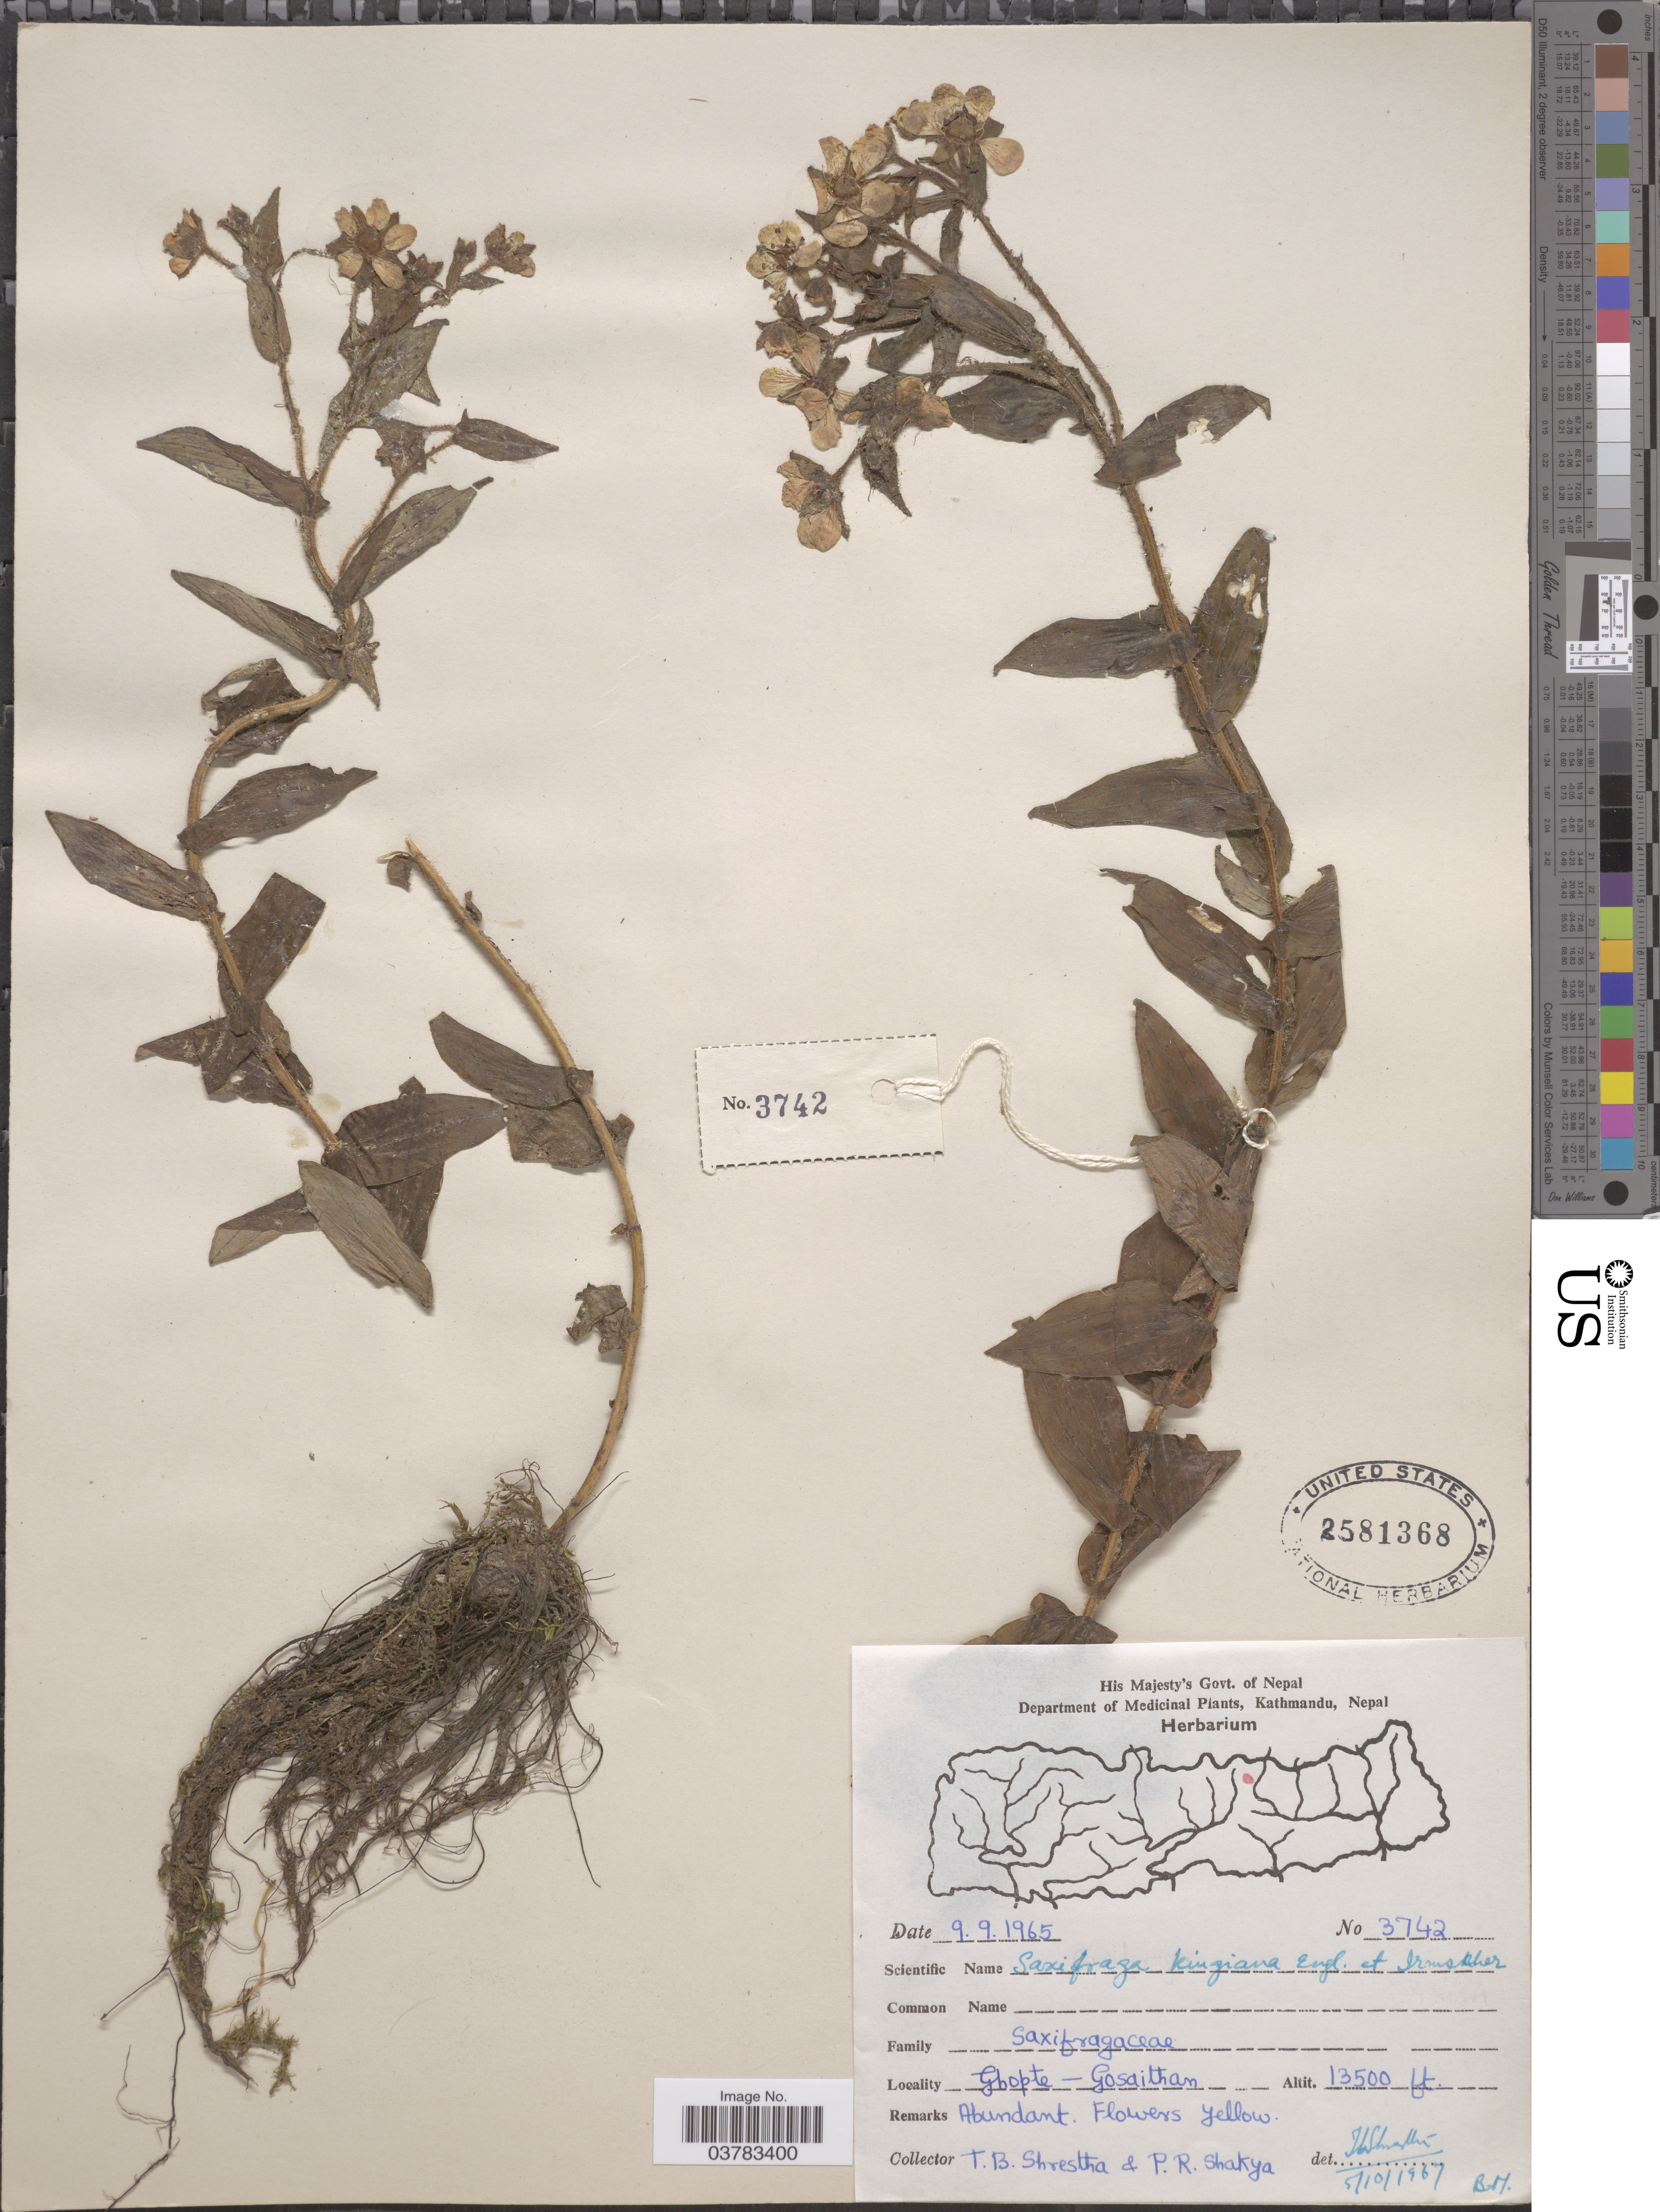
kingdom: Plantae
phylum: Tracheophyta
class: Magnoliopsida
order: Saxifragales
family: Saxifragaceae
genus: Saxifraga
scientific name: Saxifraga kingiana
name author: Engl. & Irmsch.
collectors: T. B. Shrestha & P. Shakya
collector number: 3742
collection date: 1965-09-09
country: Nepal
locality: Gbopte- Gosaithan.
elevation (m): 4115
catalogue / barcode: US 2581368